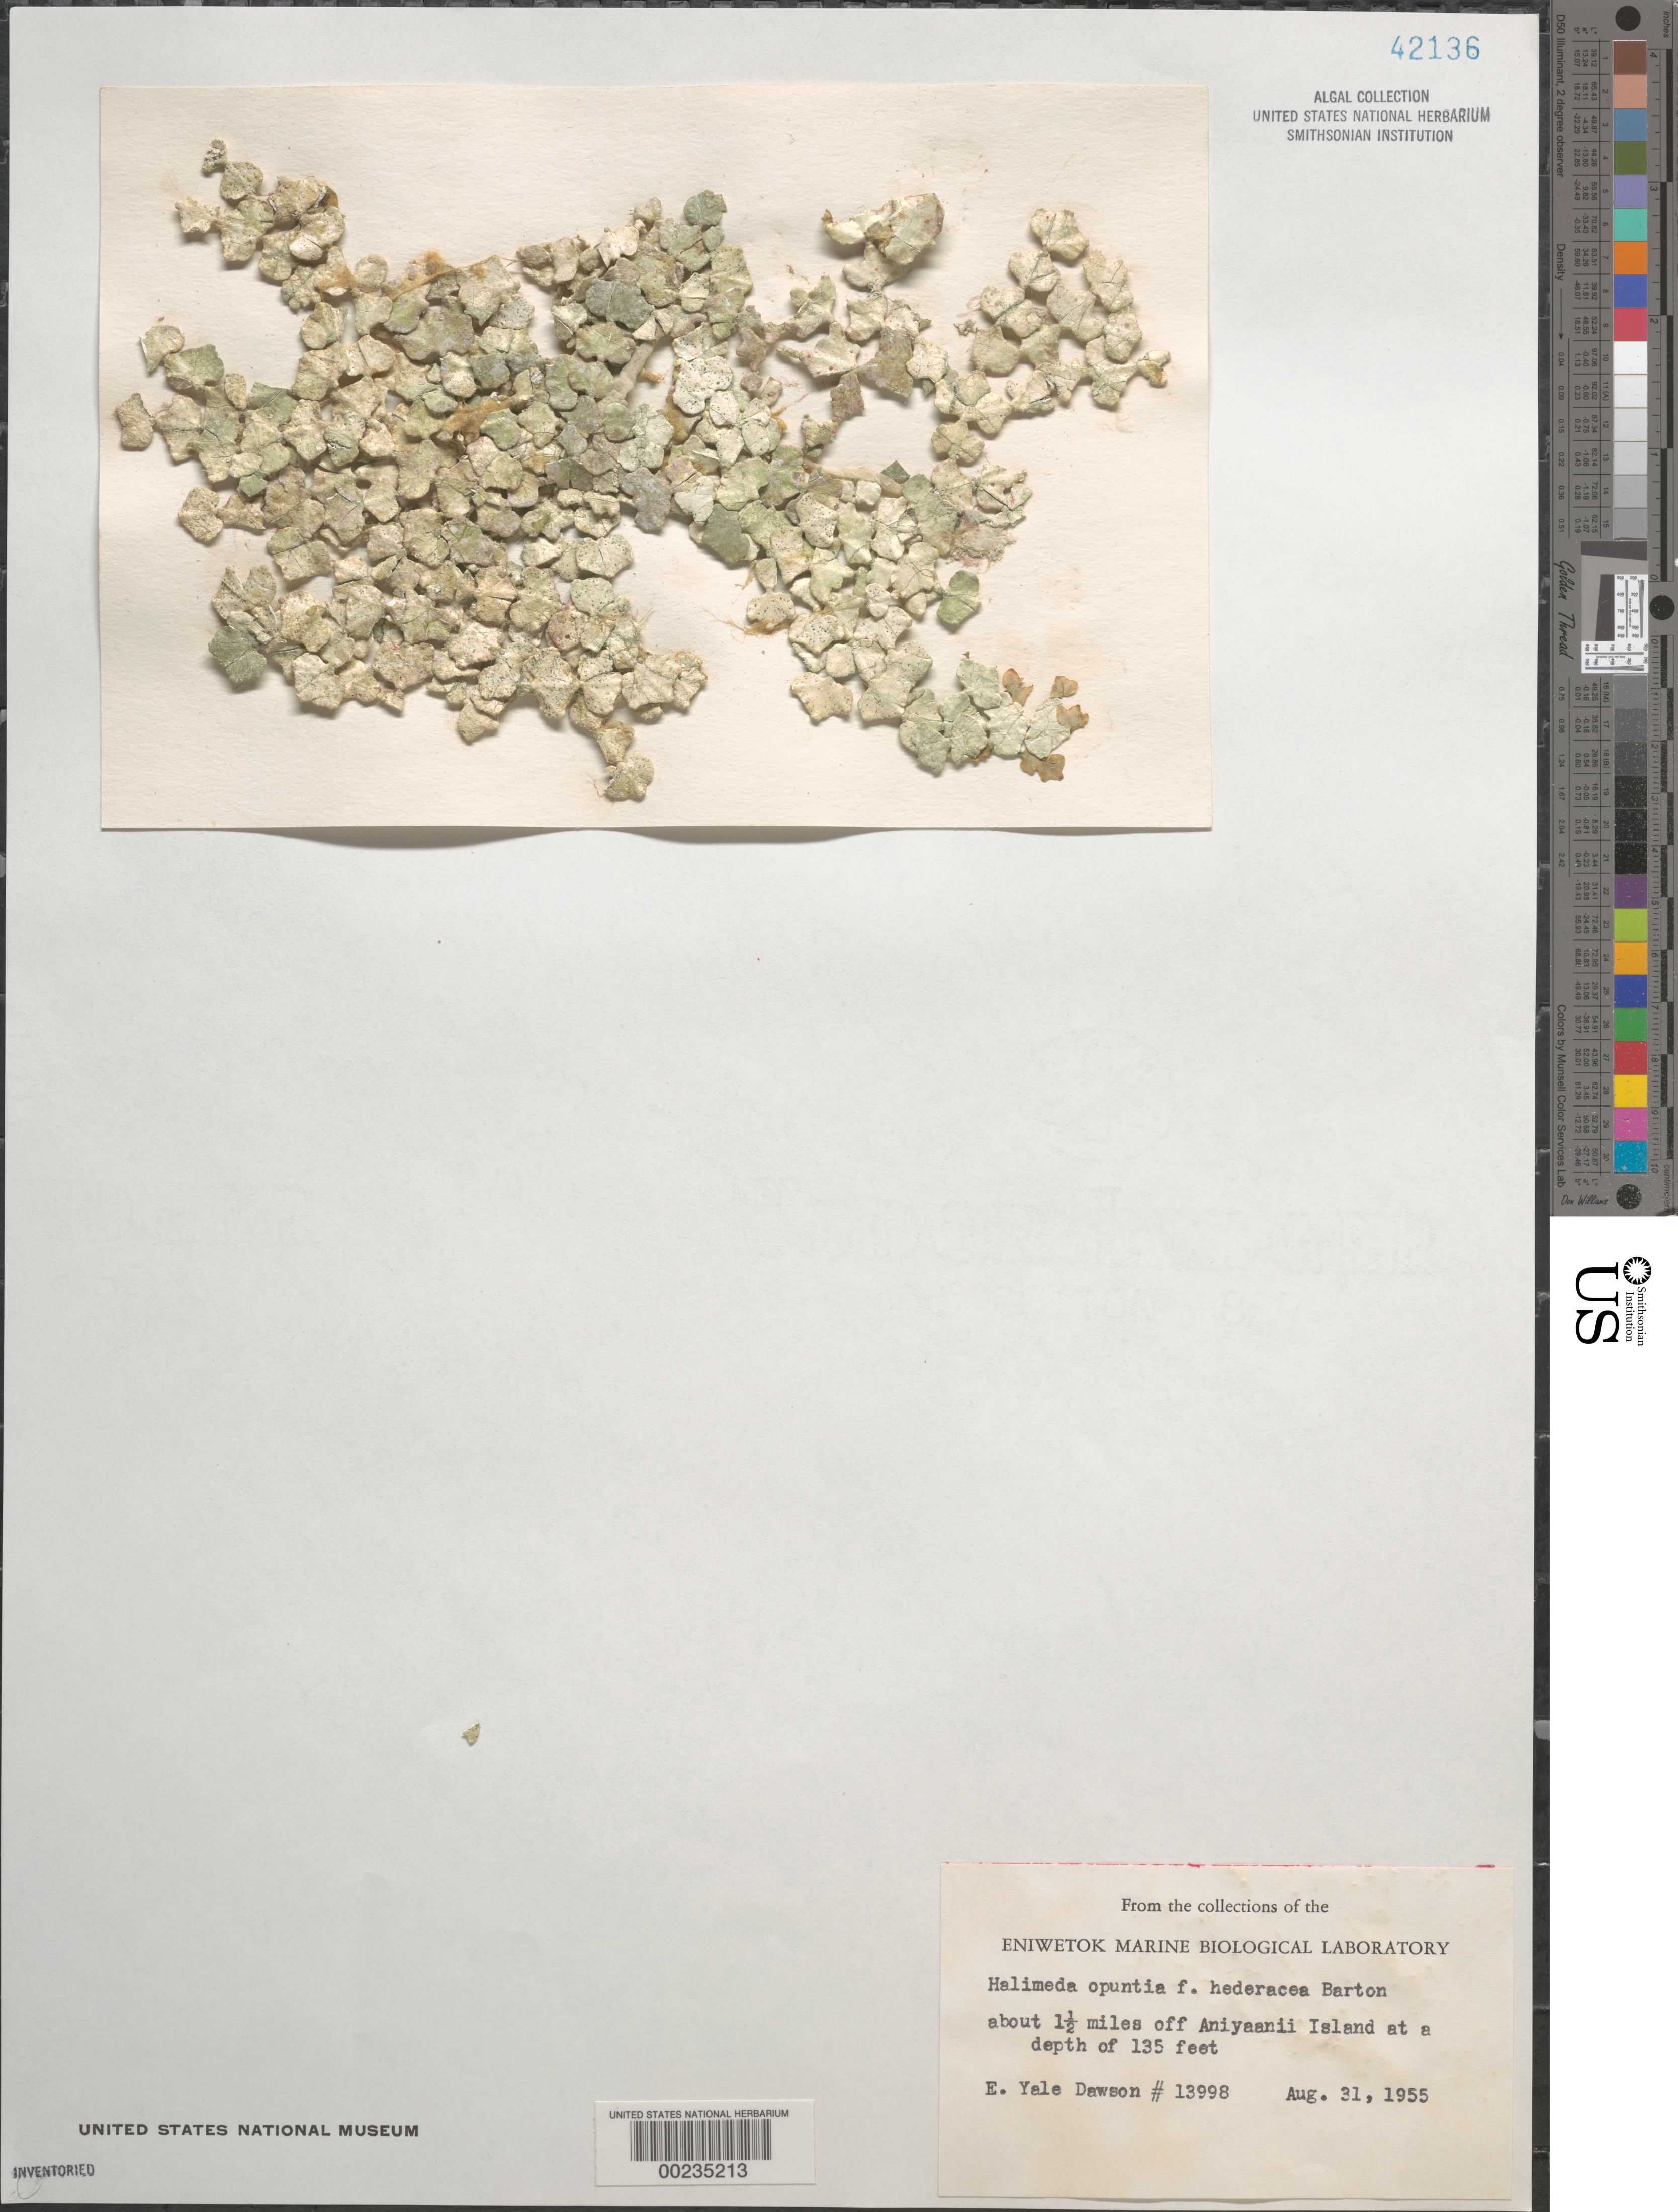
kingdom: Plantae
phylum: Chlorophyta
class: Ulvophyceae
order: Bryopsidales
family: Halimedaceae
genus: Halimeda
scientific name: Halimeda opuntia f. hederacea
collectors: E. Y. Dawson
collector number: EYD 13998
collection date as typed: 31 Aug 1955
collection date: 1955-08-31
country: Marshall Islands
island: Enewetak [Eniwetok] Atoll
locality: Off Aniyaanii Islet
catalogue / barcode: US 42136